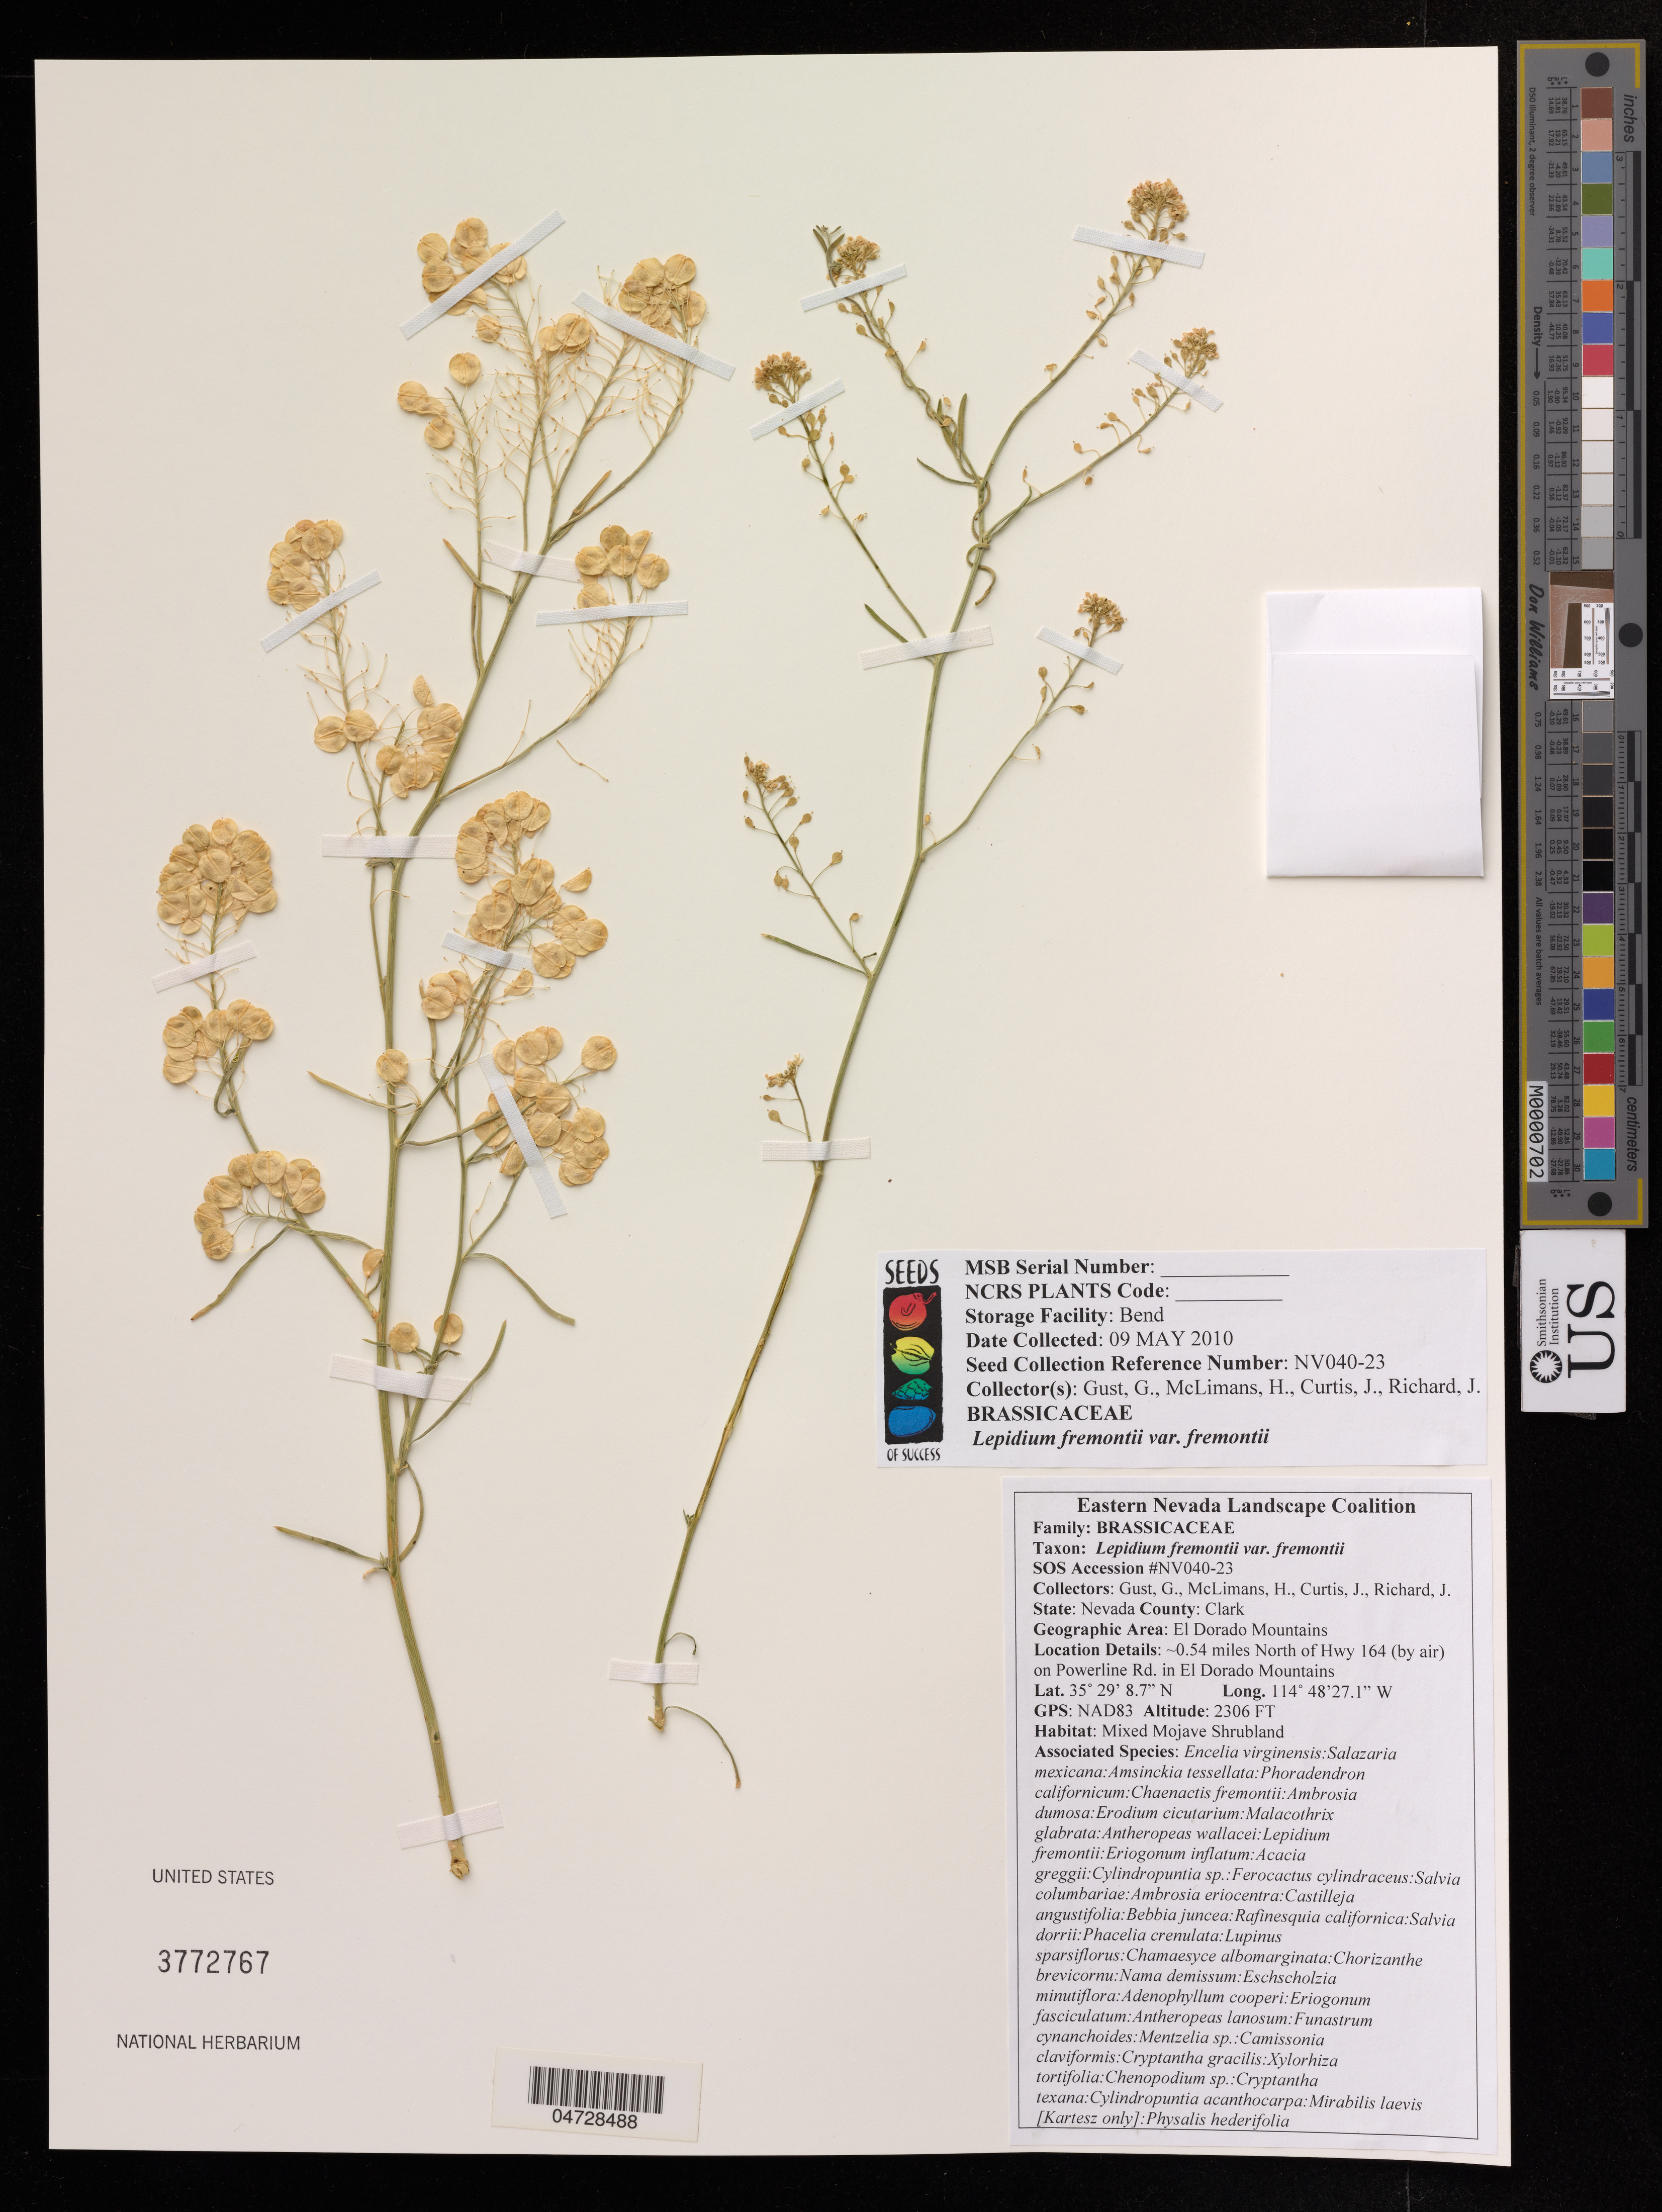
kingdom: Plantae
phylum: Tracheophyta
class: Magnoliopsida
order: Brassicales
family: Brassicaceae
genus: Lepidium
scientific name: Lepidium fremontii var. fremontii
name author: S. Watson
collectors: G. Gust, H. McLimans, J. Curtis & J. Richard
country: United States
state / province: Nevada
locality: County, El Dorado Mountains, ~0.54 miles North of Hwy 164 on Powerline Rd. in El Dorado Mountains.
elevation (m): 703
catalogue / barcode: US 3772767